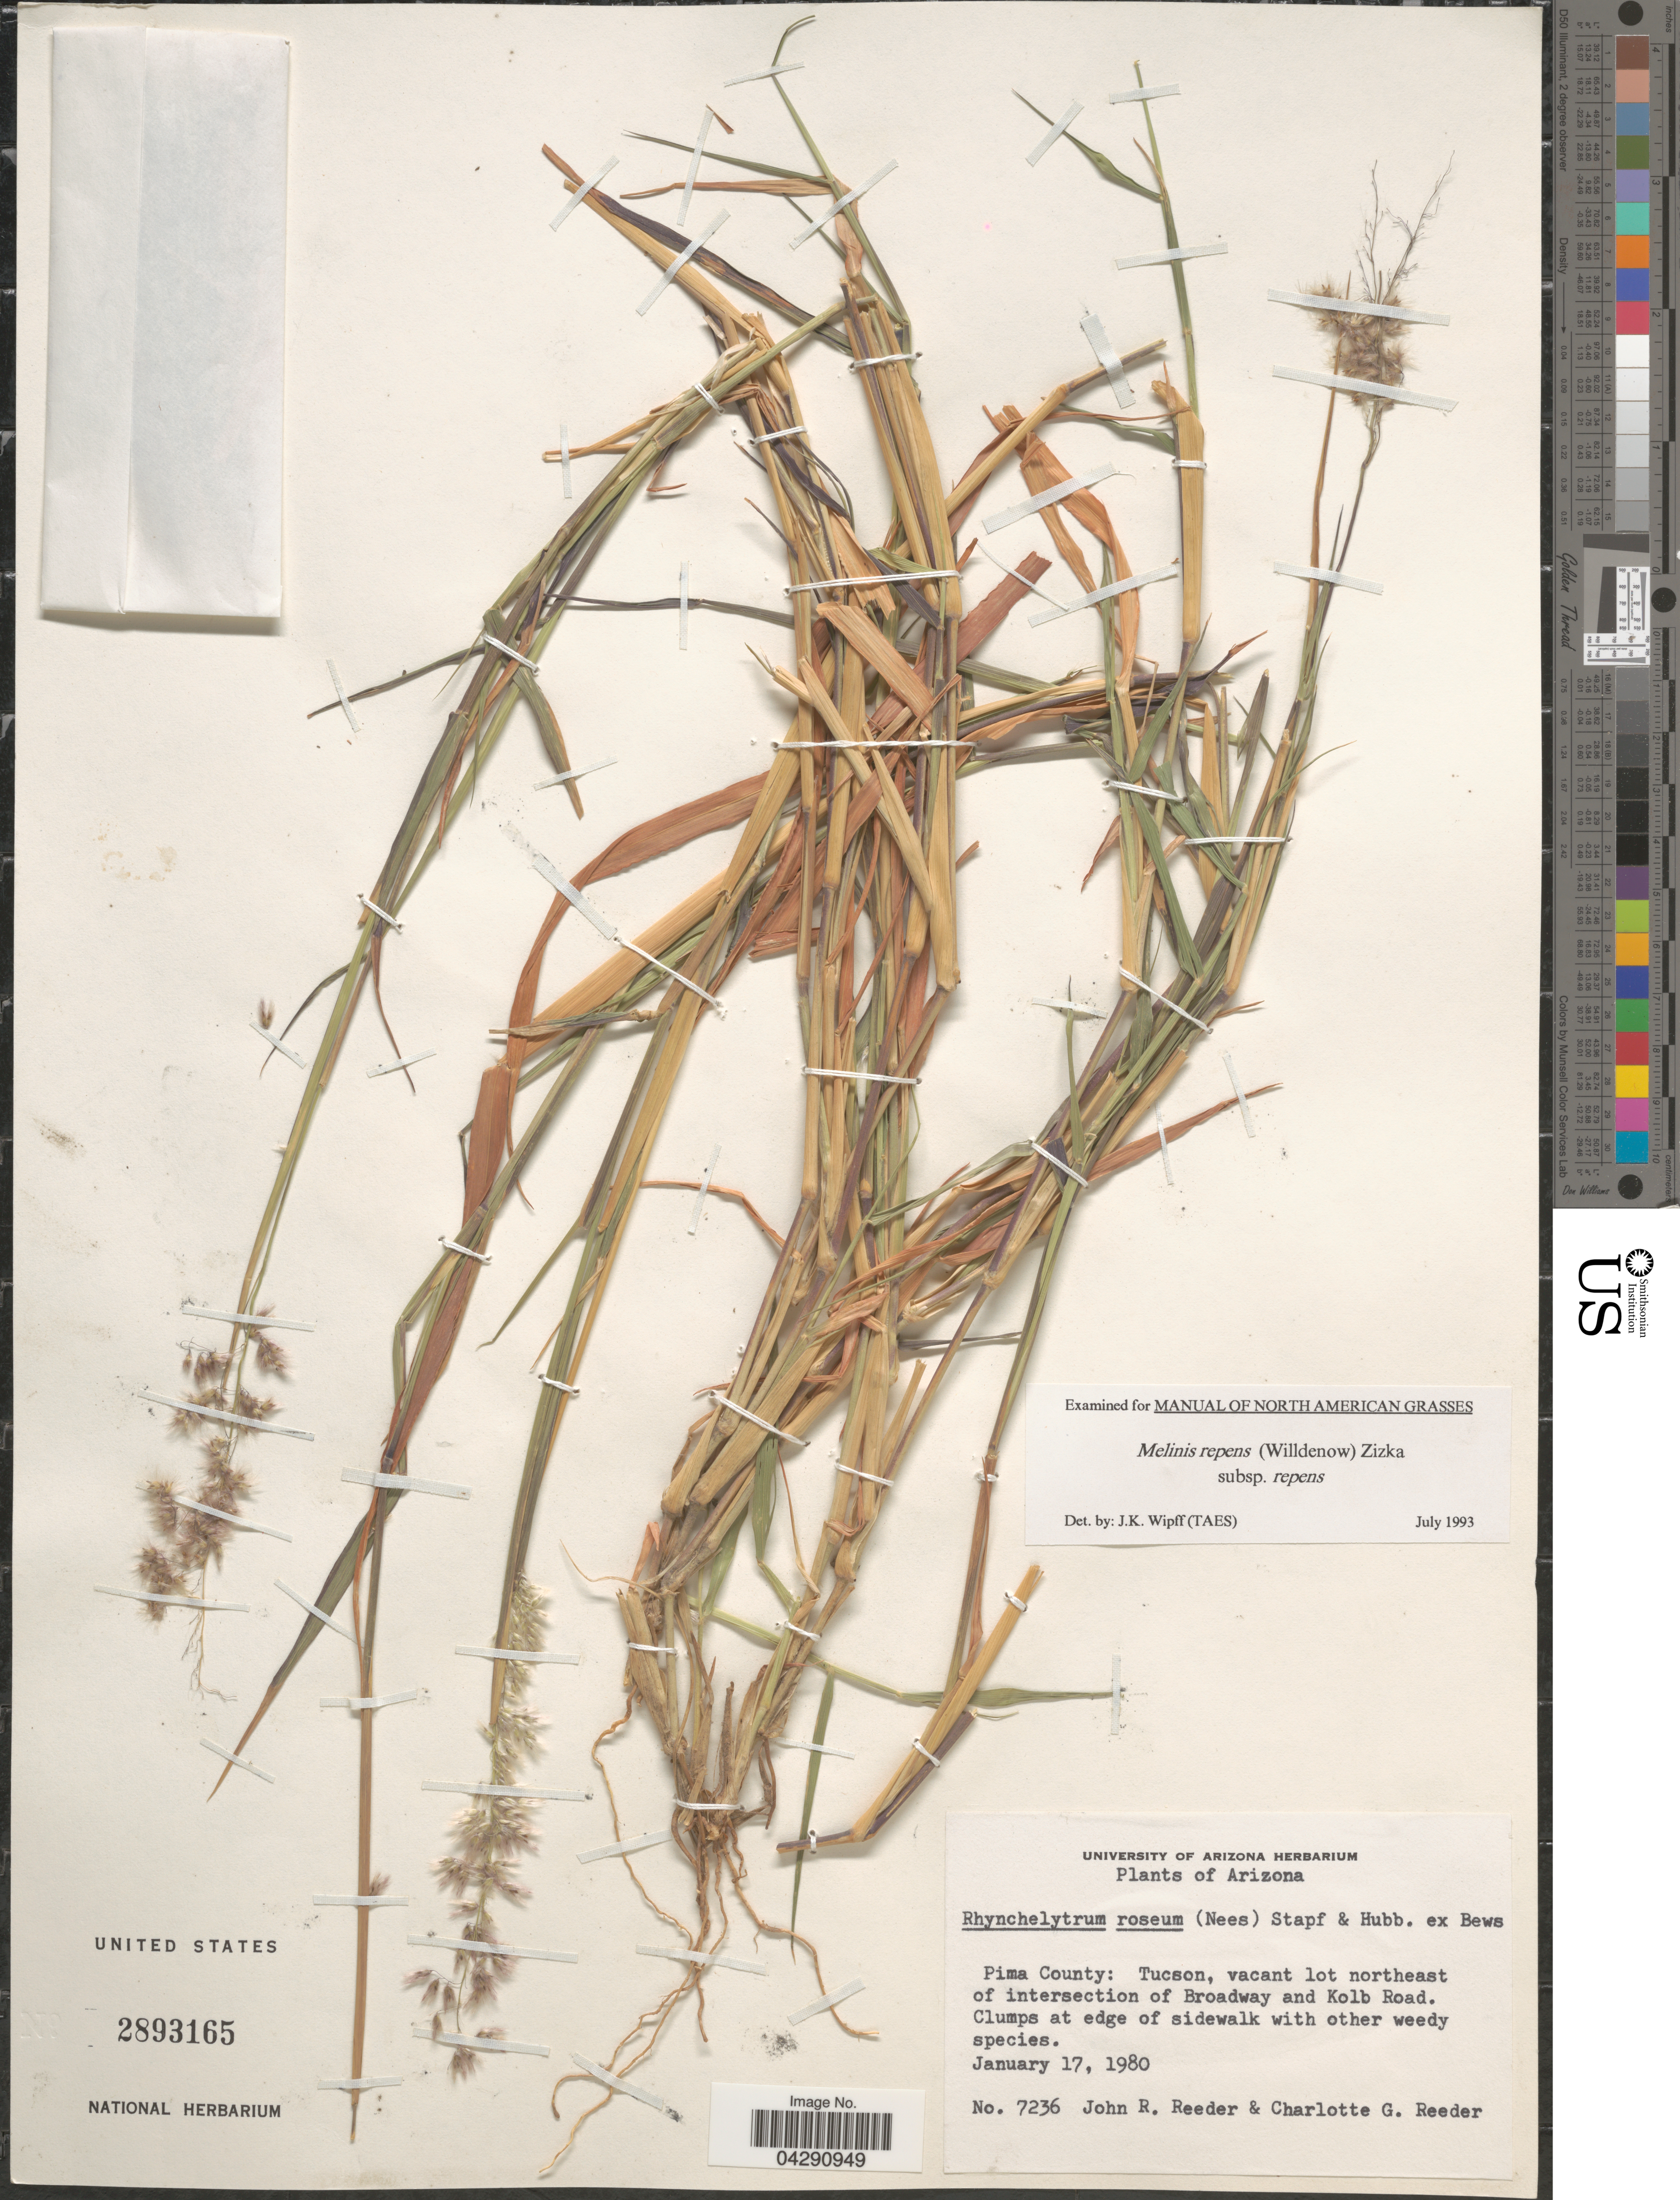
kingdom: Plantae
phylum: Tracheophyta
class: Liliopsida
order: Poales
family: Poaceae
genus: Melinis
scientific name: Melinis repens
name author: (Willd.) Zizka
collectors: J. R. Reeder & C. G. Reeder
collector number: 7236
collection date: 1980-01-17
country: United States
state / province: Arizona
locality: Pima County: Tucson, vacant lot northeast of intersection of Broadway and Kolb Road.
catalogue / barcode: US 2893165